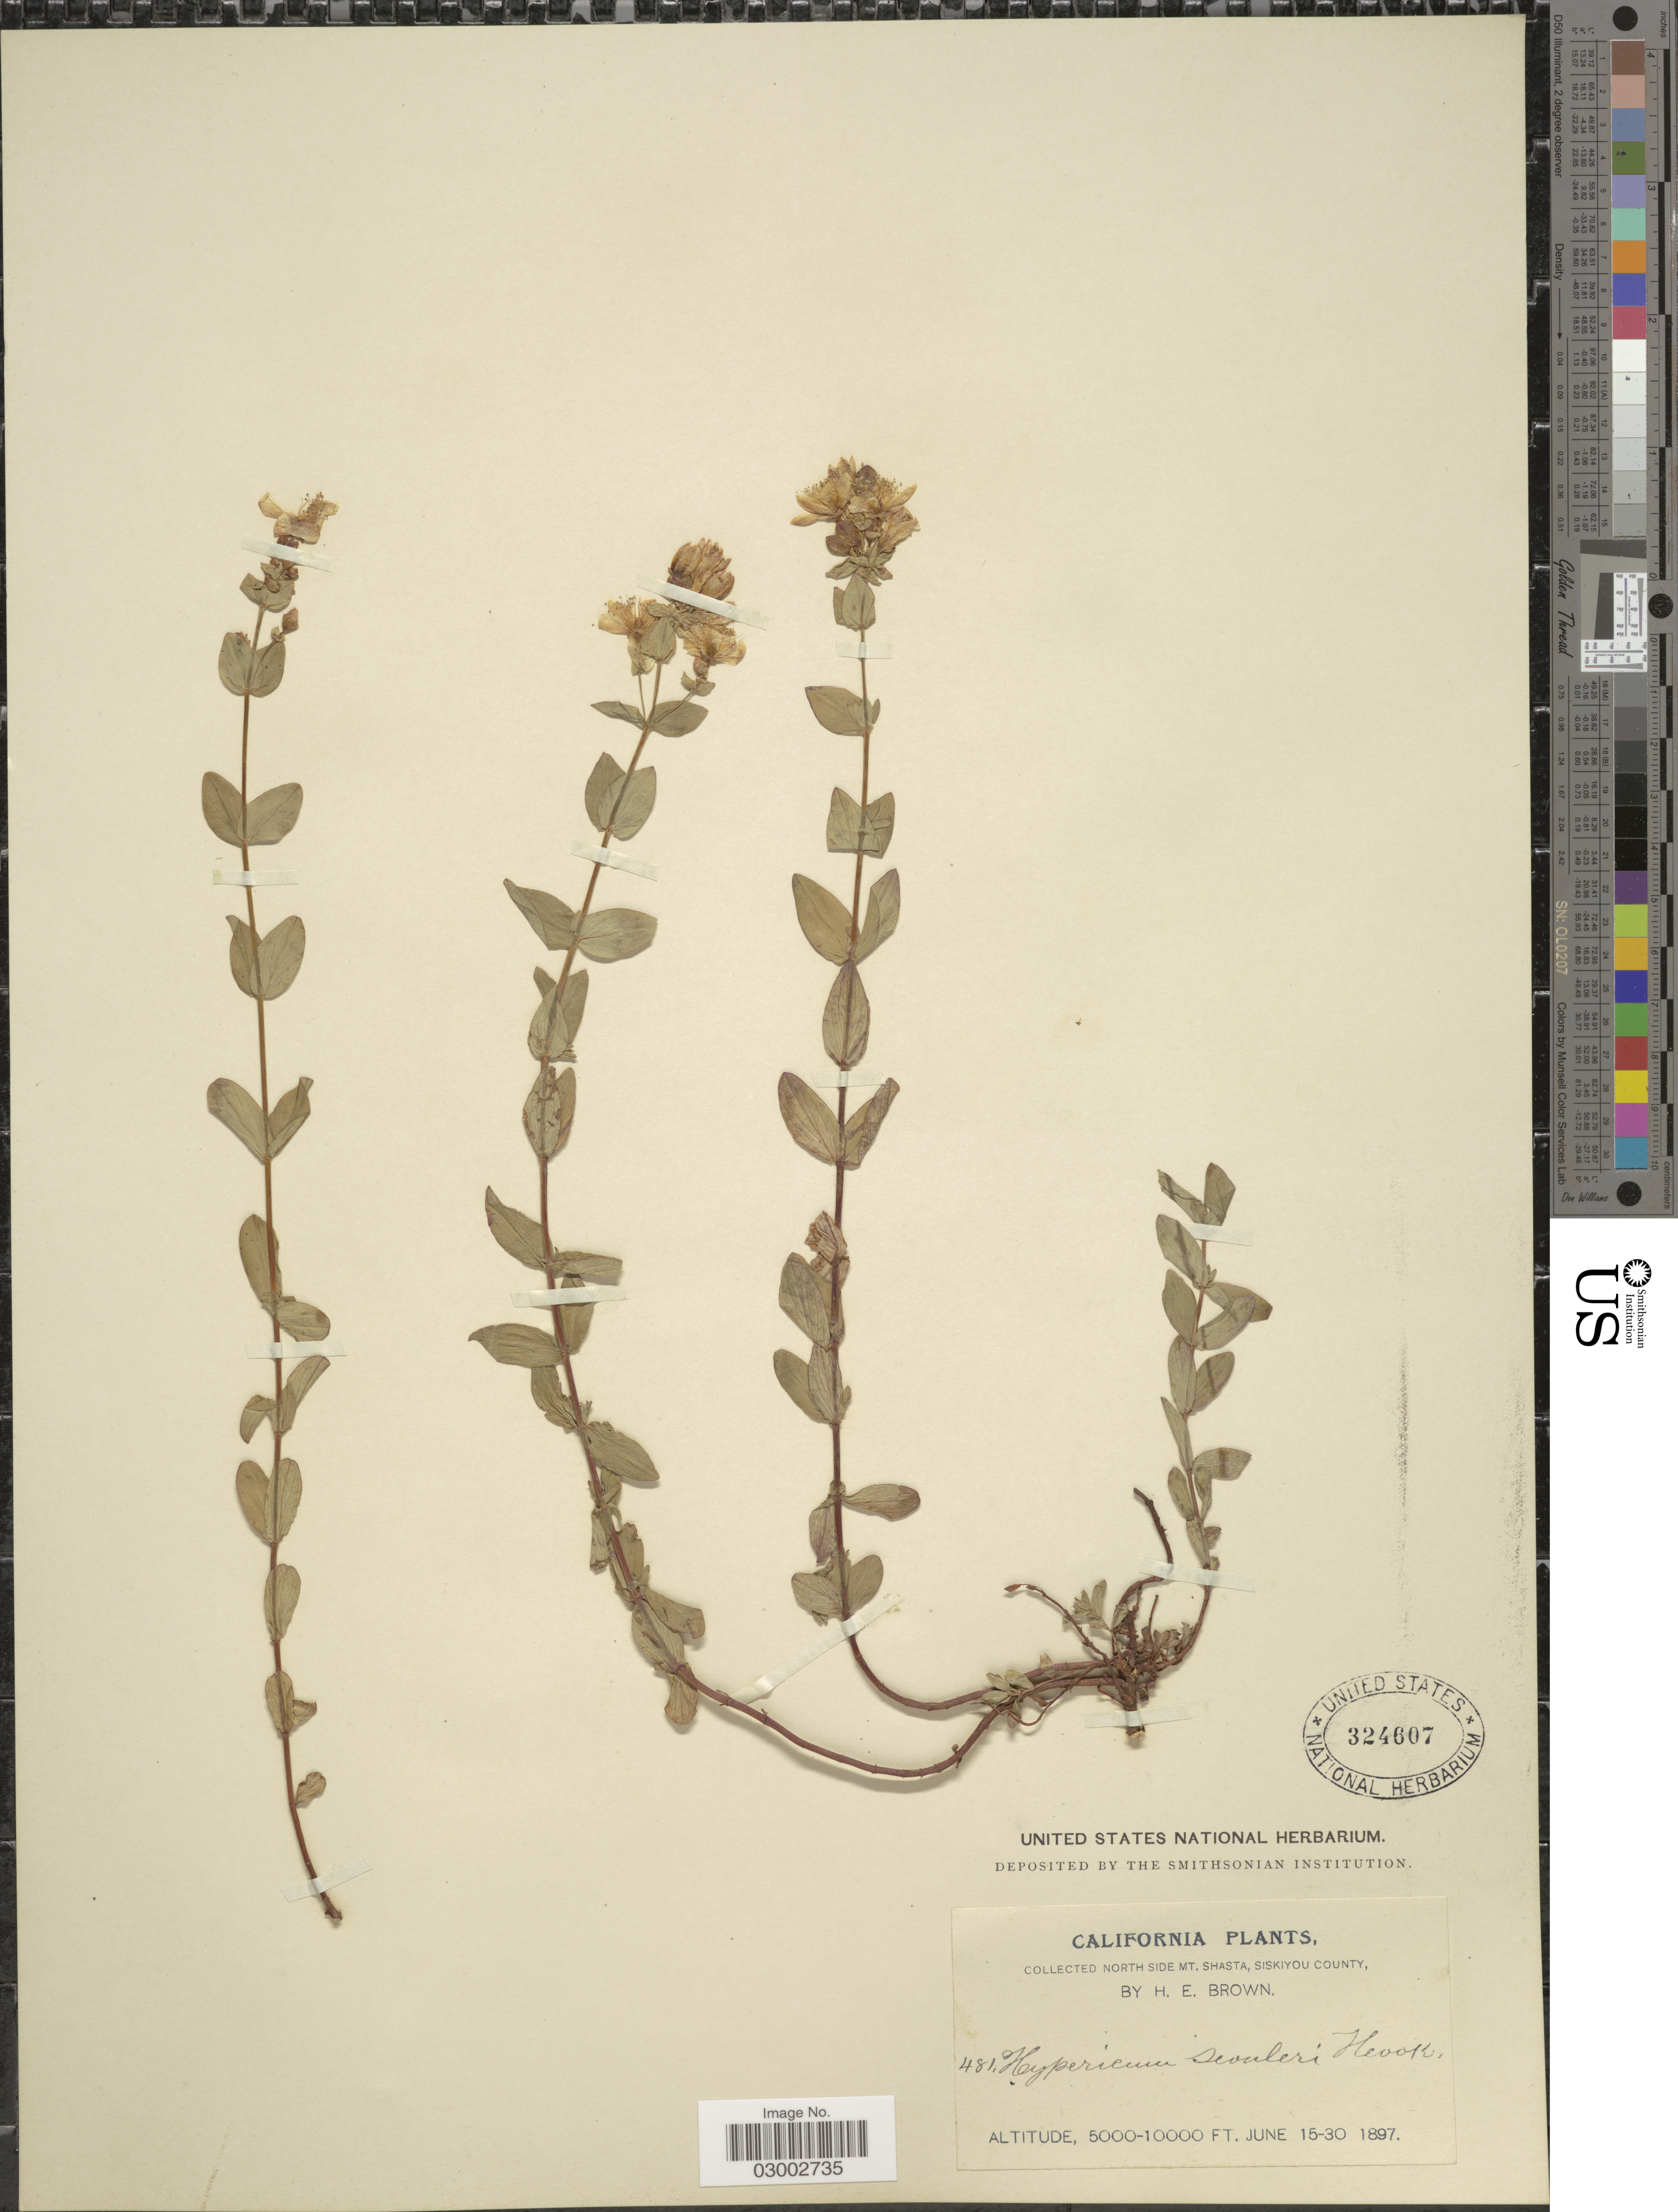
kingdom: Plantae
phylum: Tracheophyta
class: Magnoliopsida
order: Malpighiales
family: Hypericaceae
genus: Hypericum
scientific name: Hypericum scouleri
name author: Hook.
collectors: H. E. Brown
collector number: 481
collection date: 1897-06-15/1897-06-30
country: United States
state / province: California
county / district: Siskiyou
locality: North Side Mt. Shasta, Siskiyou County.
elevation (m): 1524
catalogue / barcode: US 324607